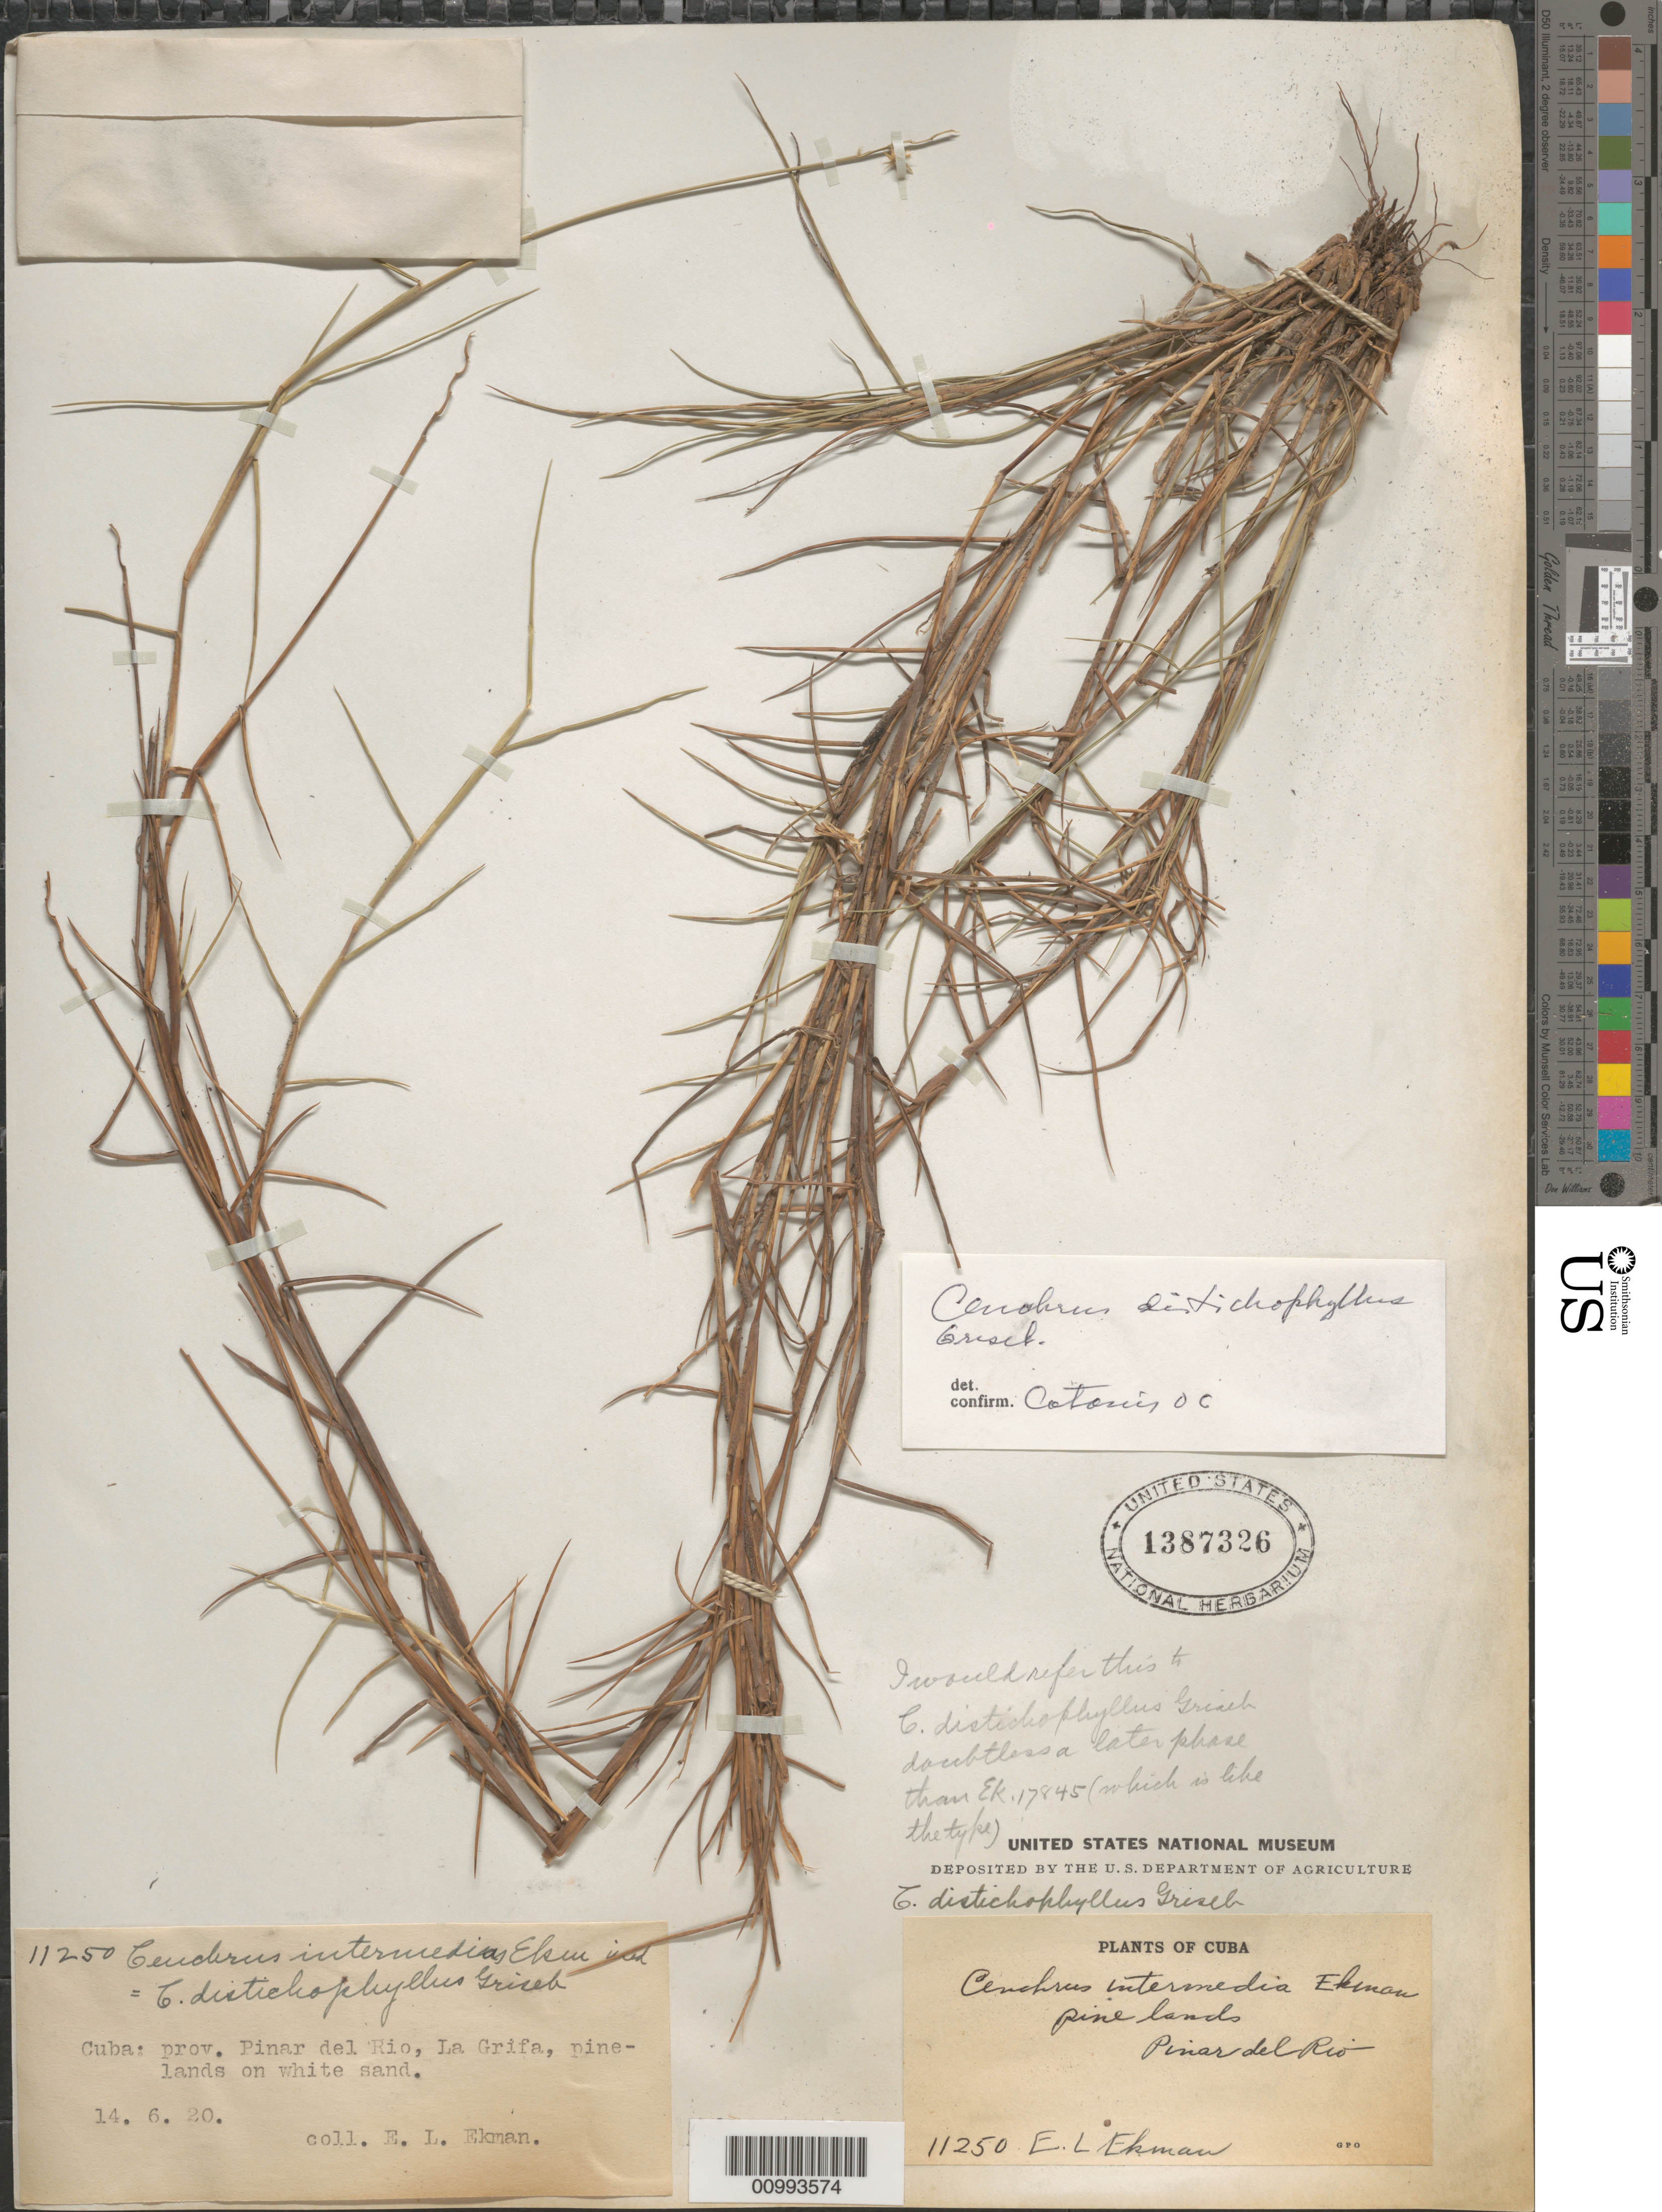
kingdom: Plantae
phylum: Tracheophyta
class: Liliopsida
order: Poales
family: Poaceae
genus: Cenchrus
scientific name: Cenchrus distichophyllus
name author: Griseb.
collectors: E. L. Ekman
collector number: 11250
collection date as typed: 14 Jun 1920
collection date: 1920-06-14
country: Cuba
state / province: Pinar del Rio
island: Cuba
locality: La Grifa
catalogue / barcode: US 1387326